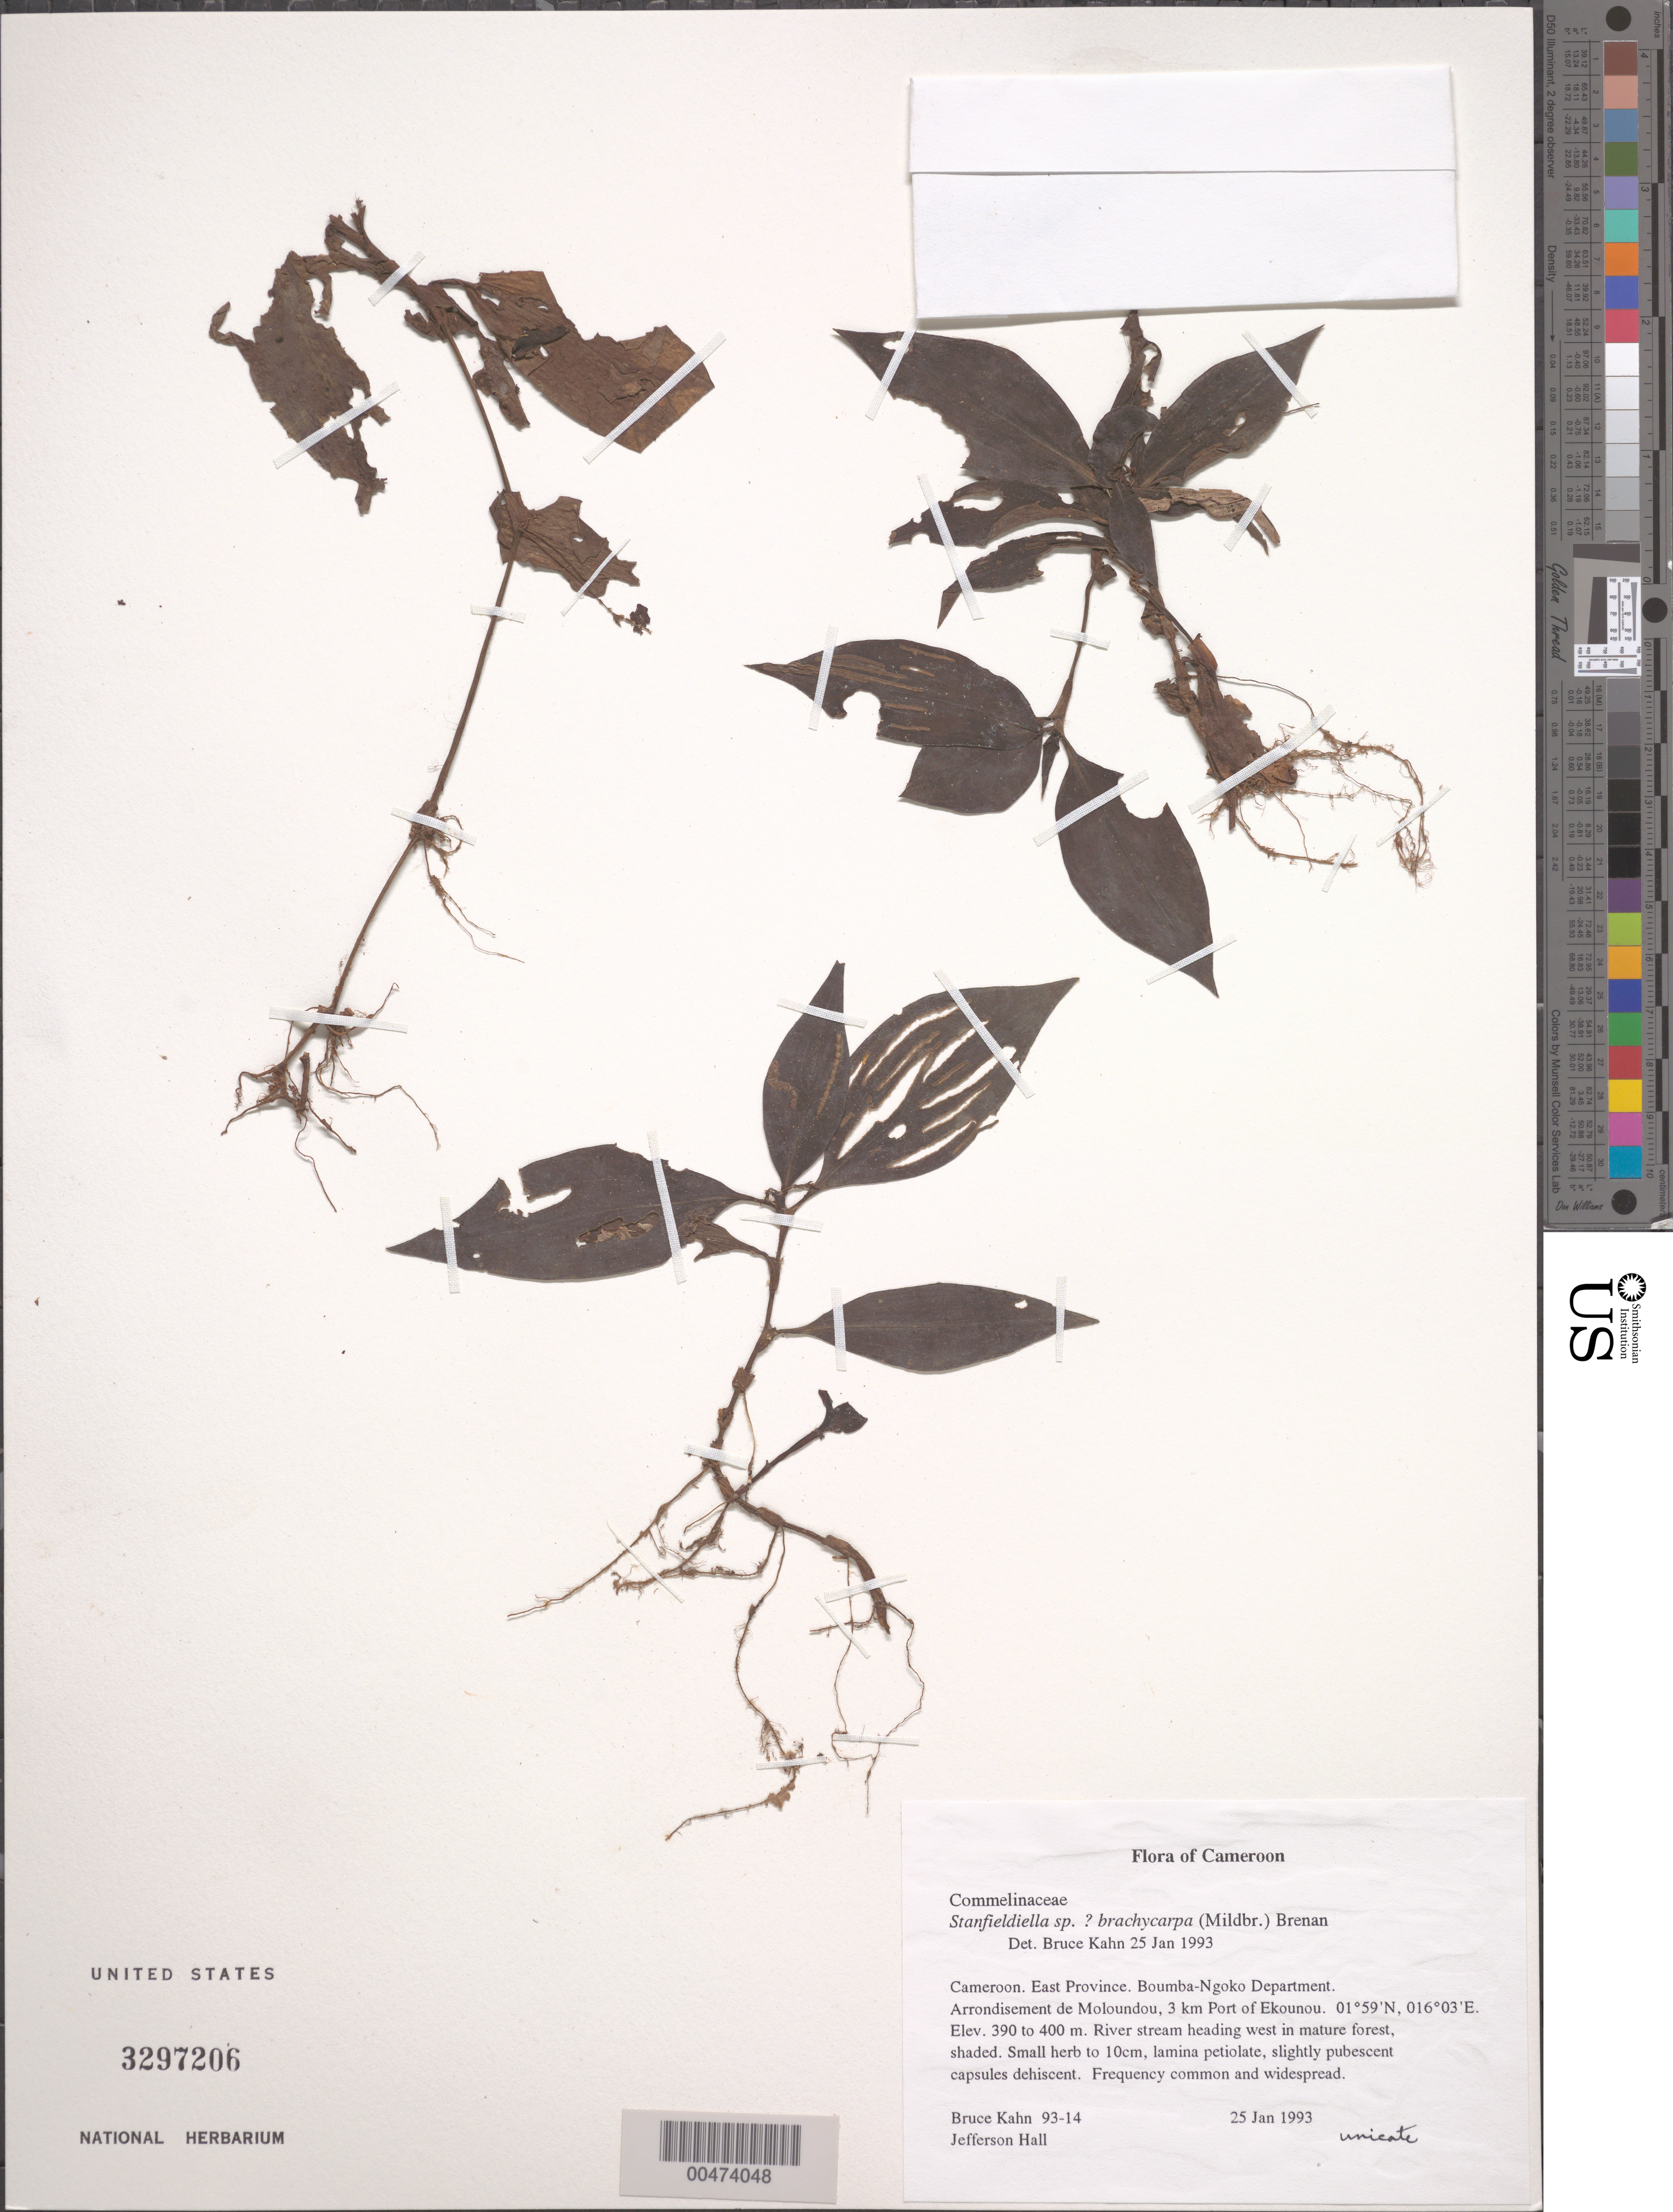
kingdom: Plantae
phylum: Tracheophyta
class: Liliopsida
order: Commelinales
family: Commelinaceae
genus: Stanfieldiella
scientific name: Stanfieldiella brachycarpa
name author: Brenan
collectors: B. Kahn & J. Hall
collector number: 93-14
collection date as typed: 25 Jan 1993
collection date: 1993-01-25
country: Cameroon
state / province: Est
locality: Boumba-ngoko, moloundou arrondissement, lipondji, ekounou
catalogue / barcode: US 3297206